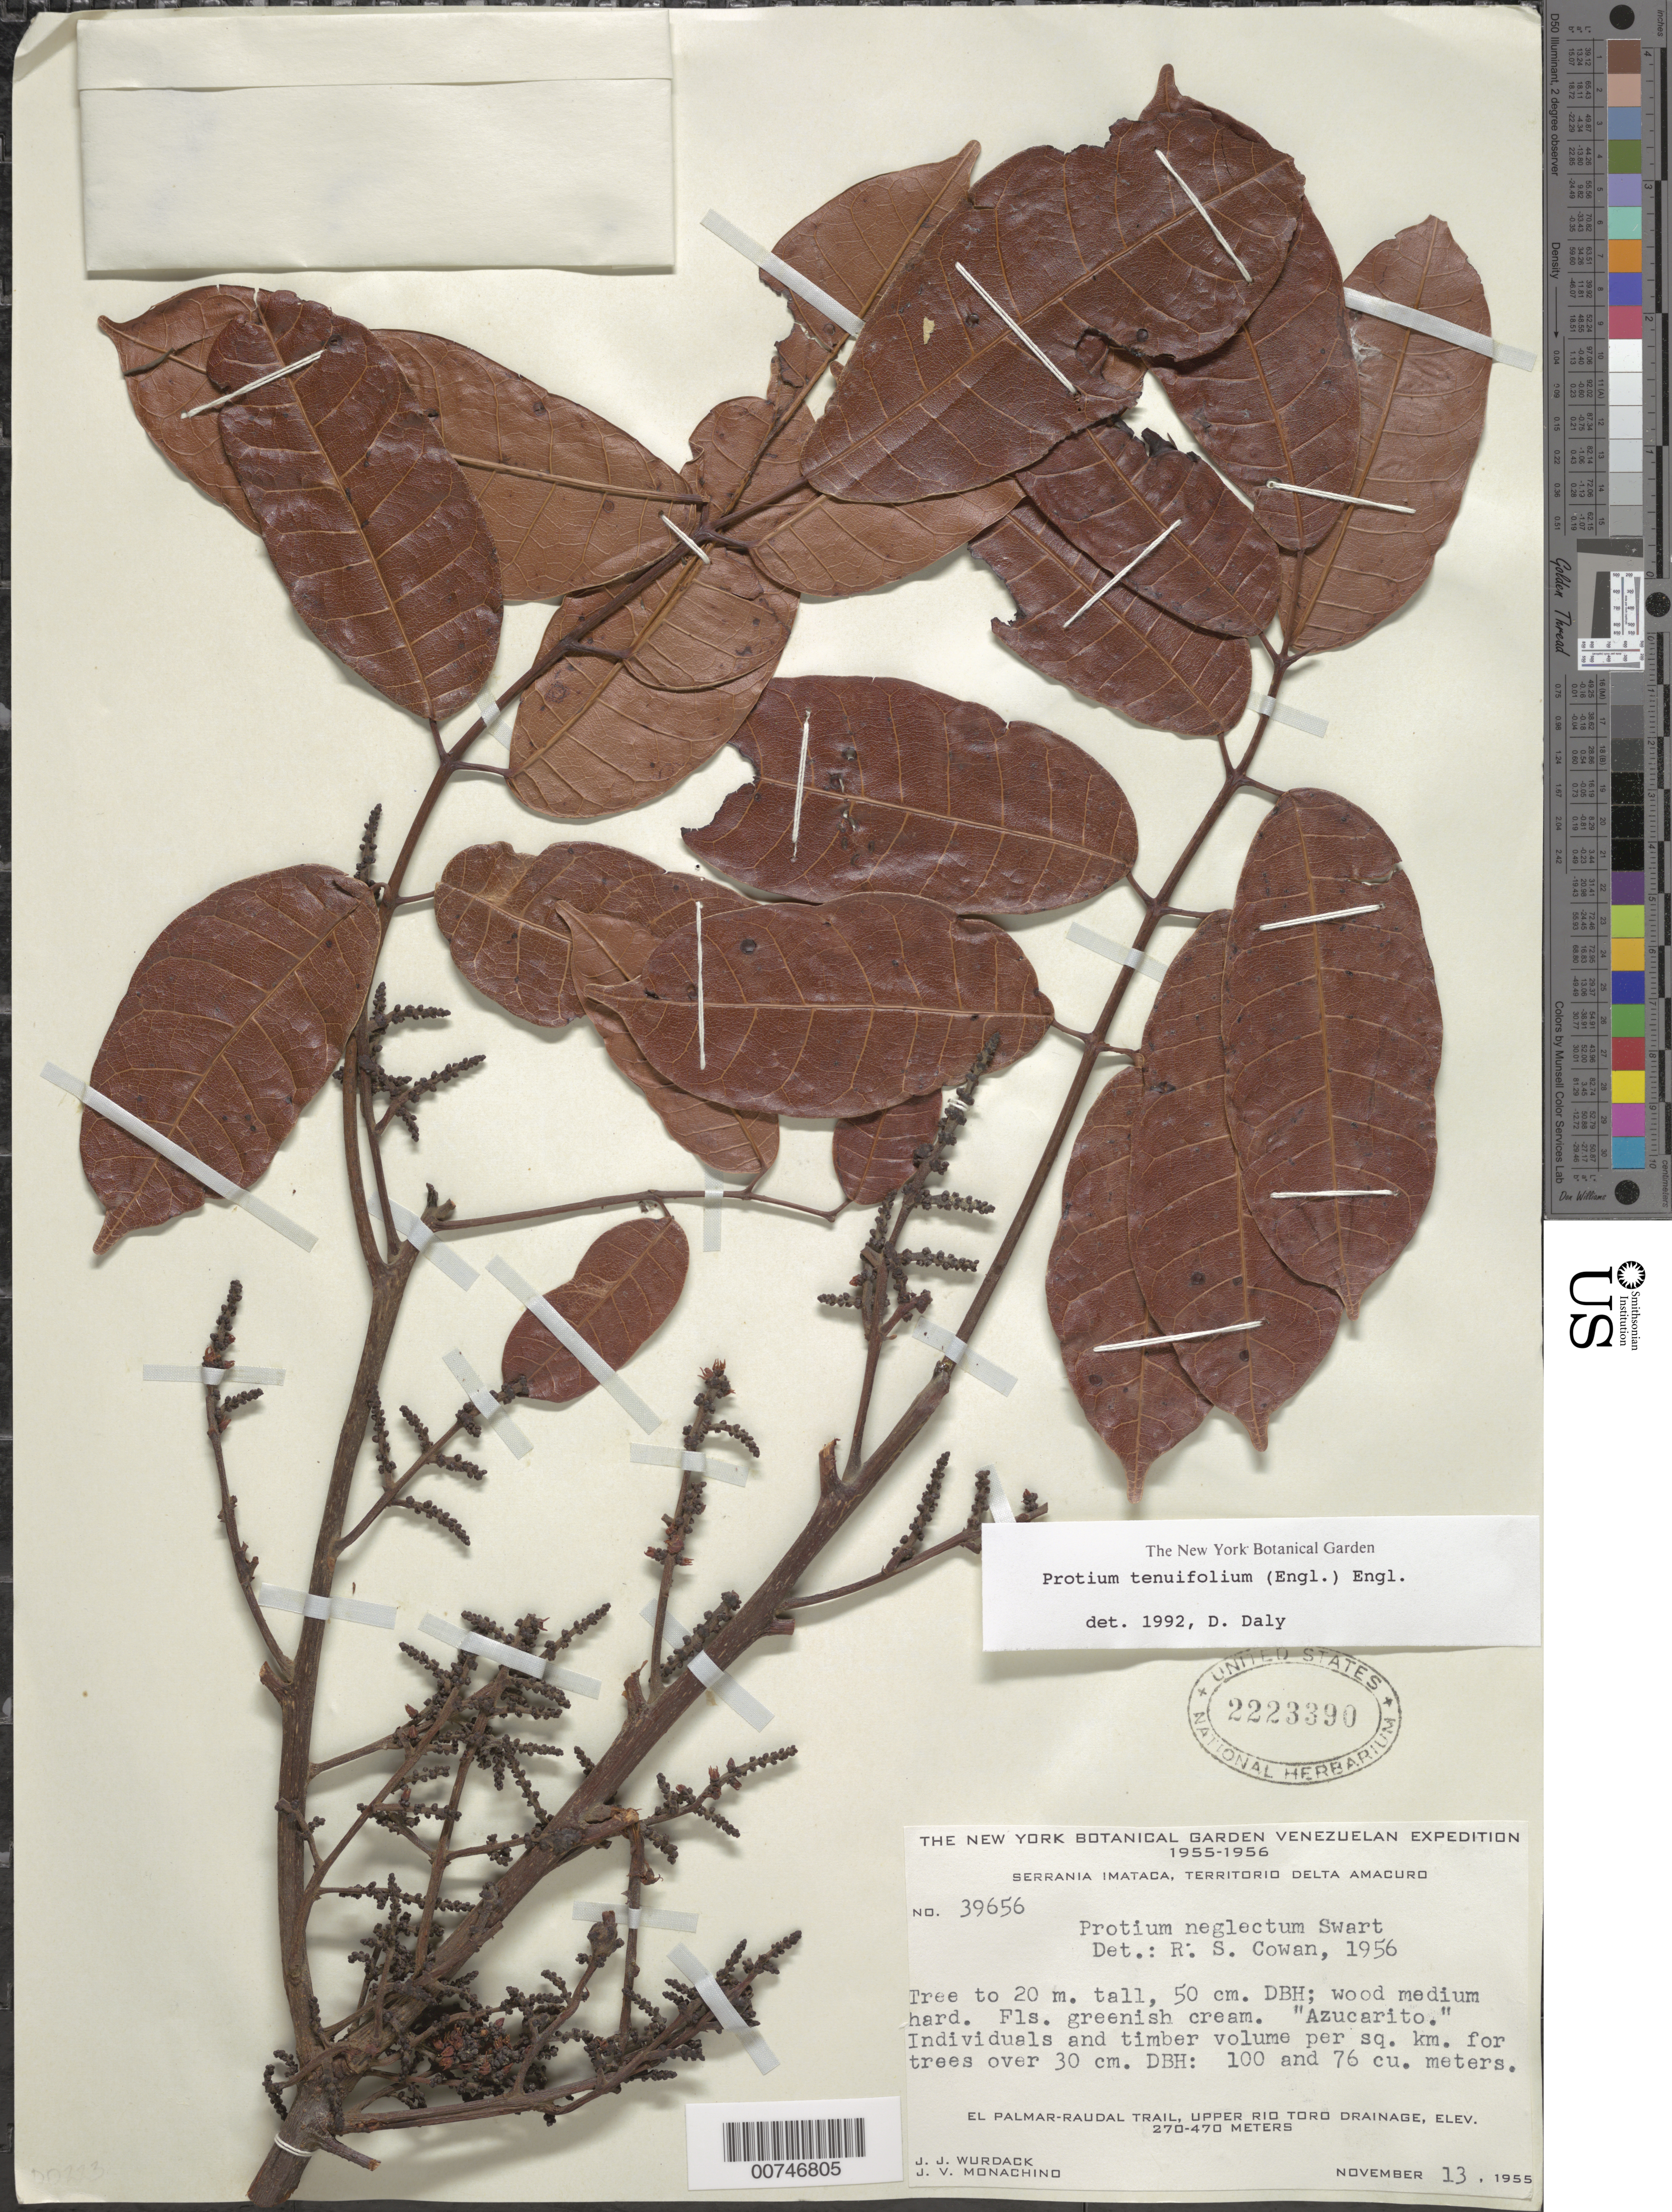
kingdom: Plantae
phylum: Tracheophyta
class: Magnoliopsida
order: Sapindales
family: Burseraceae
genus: Protium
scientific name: Protium tenuifolium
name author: (Engl.) Engl.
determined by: Daly, D. C.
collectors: J. J. Wurdack & J. V. Monachino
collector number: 39656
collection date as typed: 13-Nov-55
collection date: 1955-11-13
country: Venezuela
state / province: Delta Amacuro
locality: Serrania Imataca, El Palmar-Raudal Trail, upper Río Toro drainage; 10 km S of Cerro Muerto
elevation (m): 270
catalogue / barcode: US 2223390